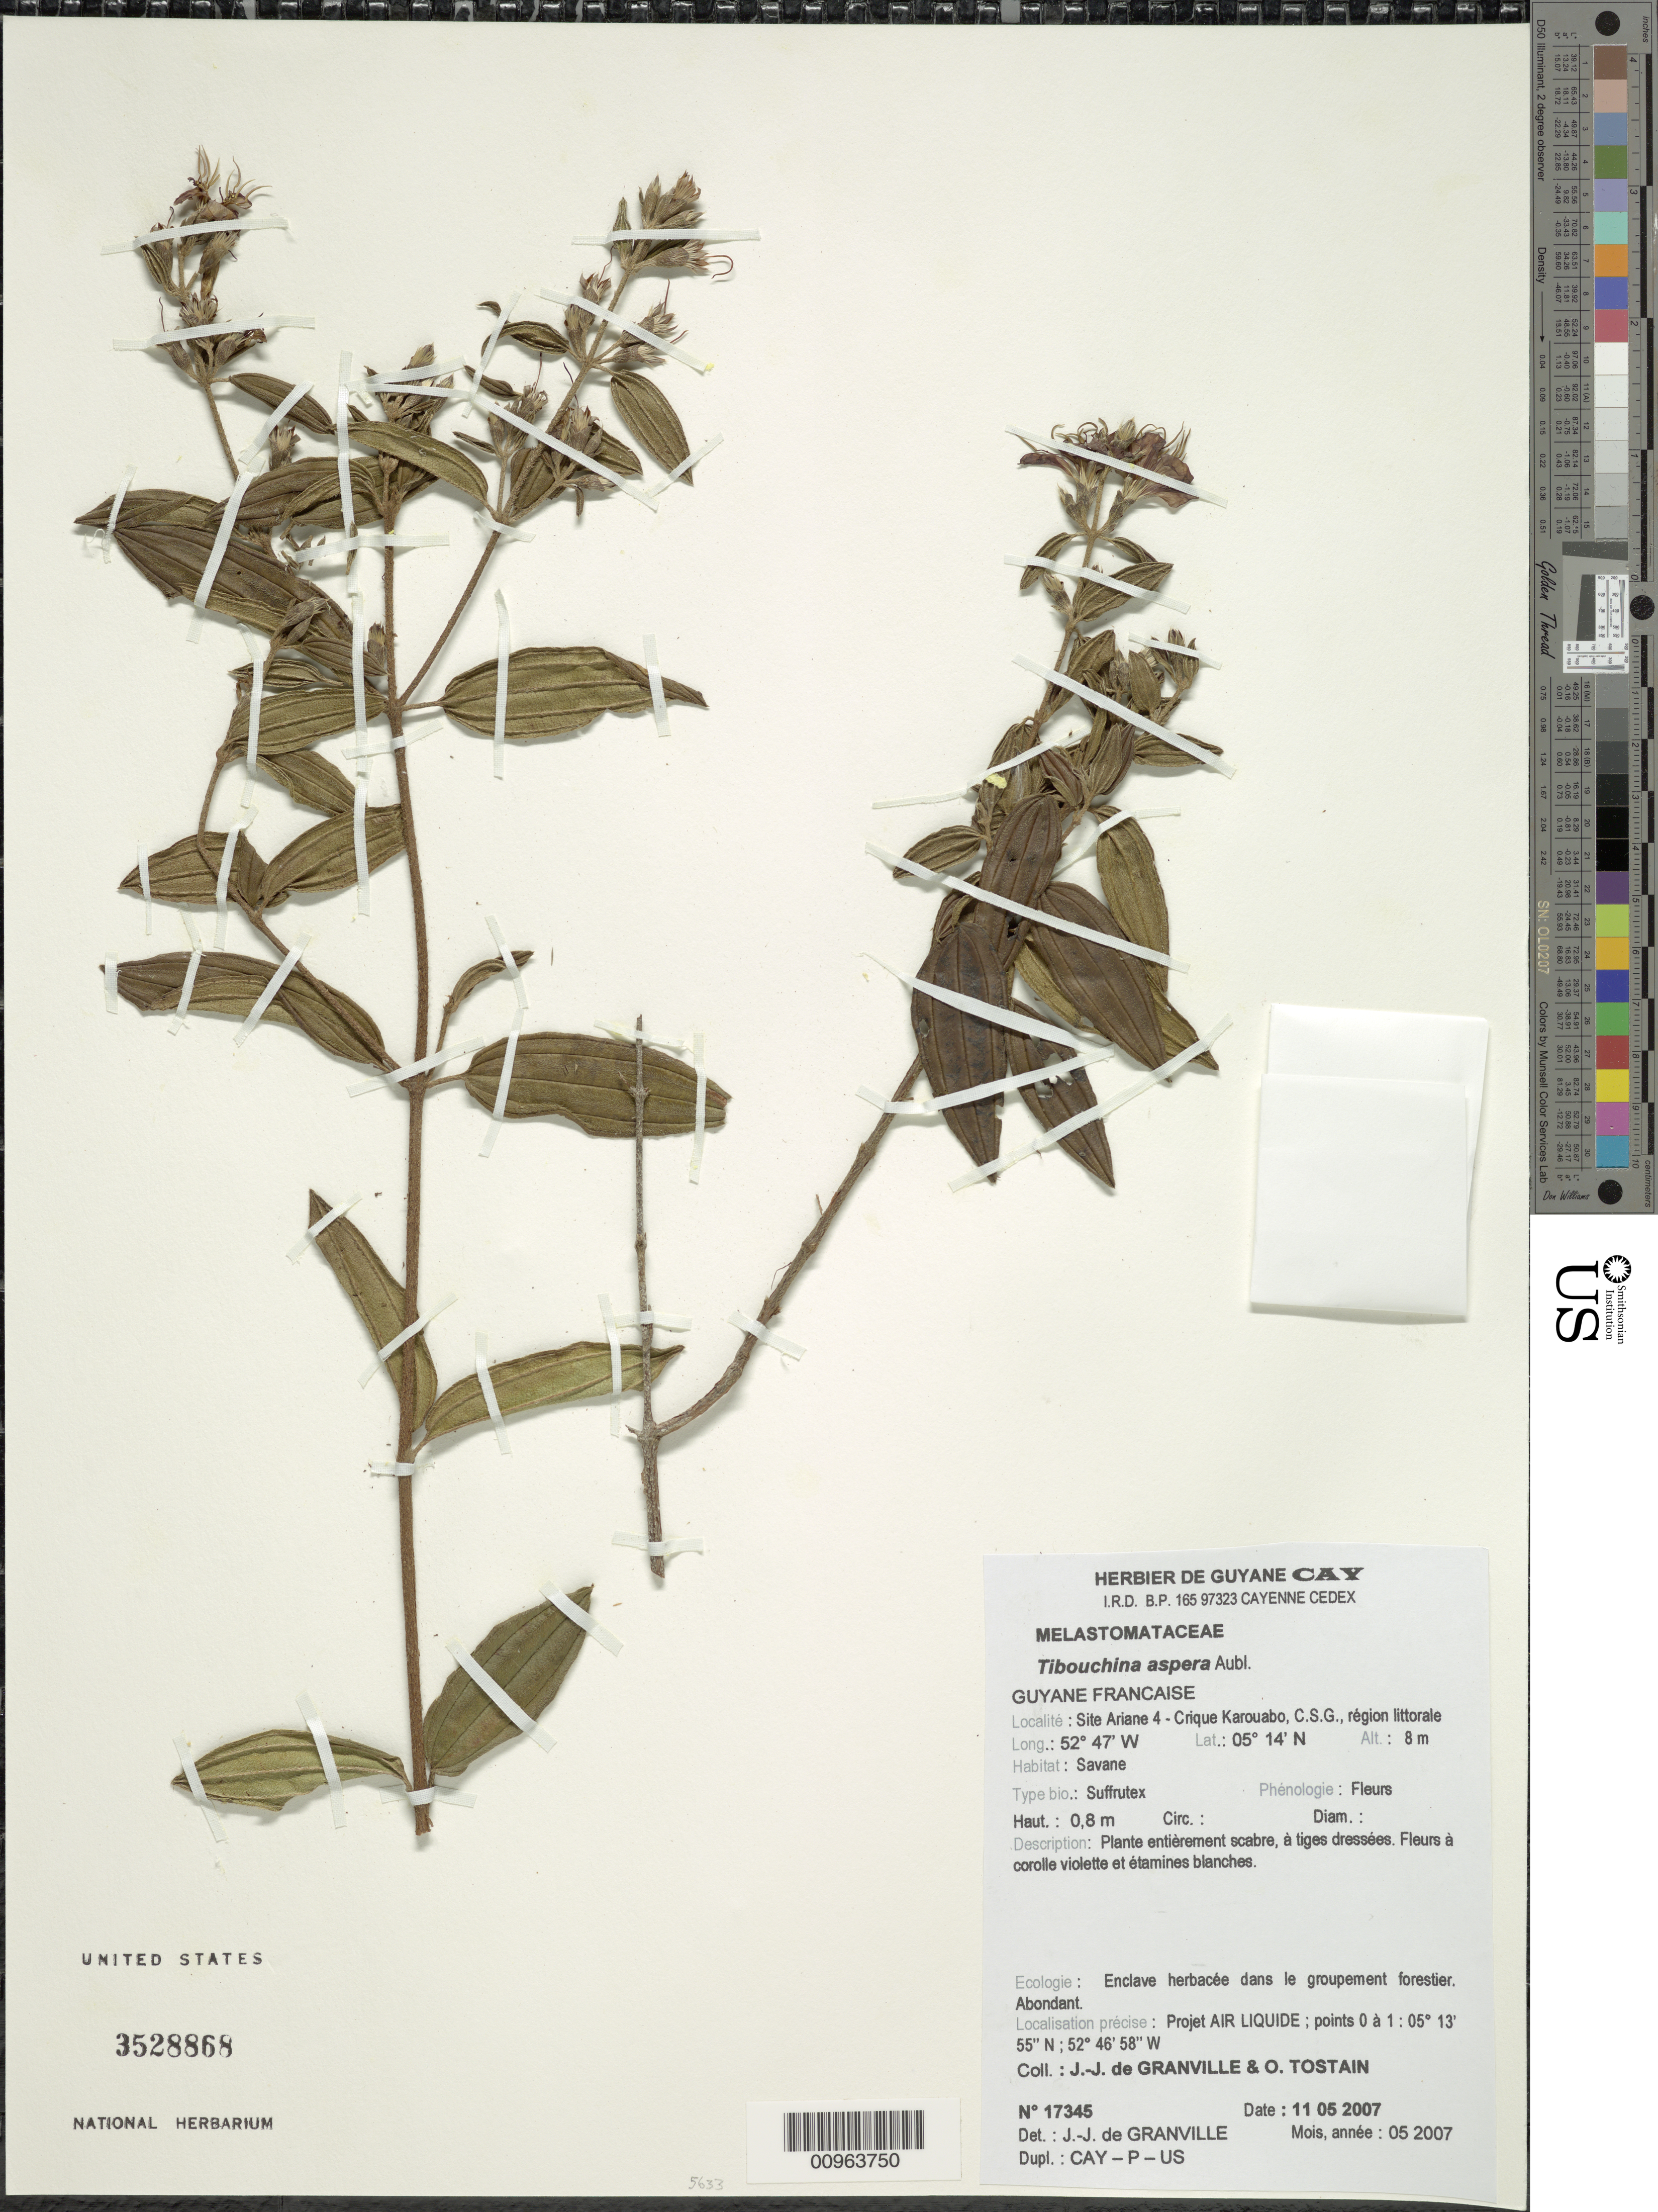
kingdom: Plantae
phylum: Tracheophyta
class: Magnoliopsida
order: Myrtales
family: Melastomataceae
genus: Tibouchina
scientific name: Tibouchina aspera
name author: Aubl.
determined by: Granville, J. J. de, (CAY), Institut de Recherche pour le Developpement (IRD) (FRENCH GUIANA)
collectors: J.-J. de Granville & O. Tostain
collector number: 17345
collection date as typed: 11-May-07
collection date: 2007-05-11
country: French Guiana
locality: Crique Karouabo, C.S.G., Site Ariane 4. Projet AIR LIQUIDE; points 0 a 1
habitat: Region littorale; savane. Enclave herbacee dans le groupement forestiere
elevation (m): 8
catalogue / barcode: US 3528868